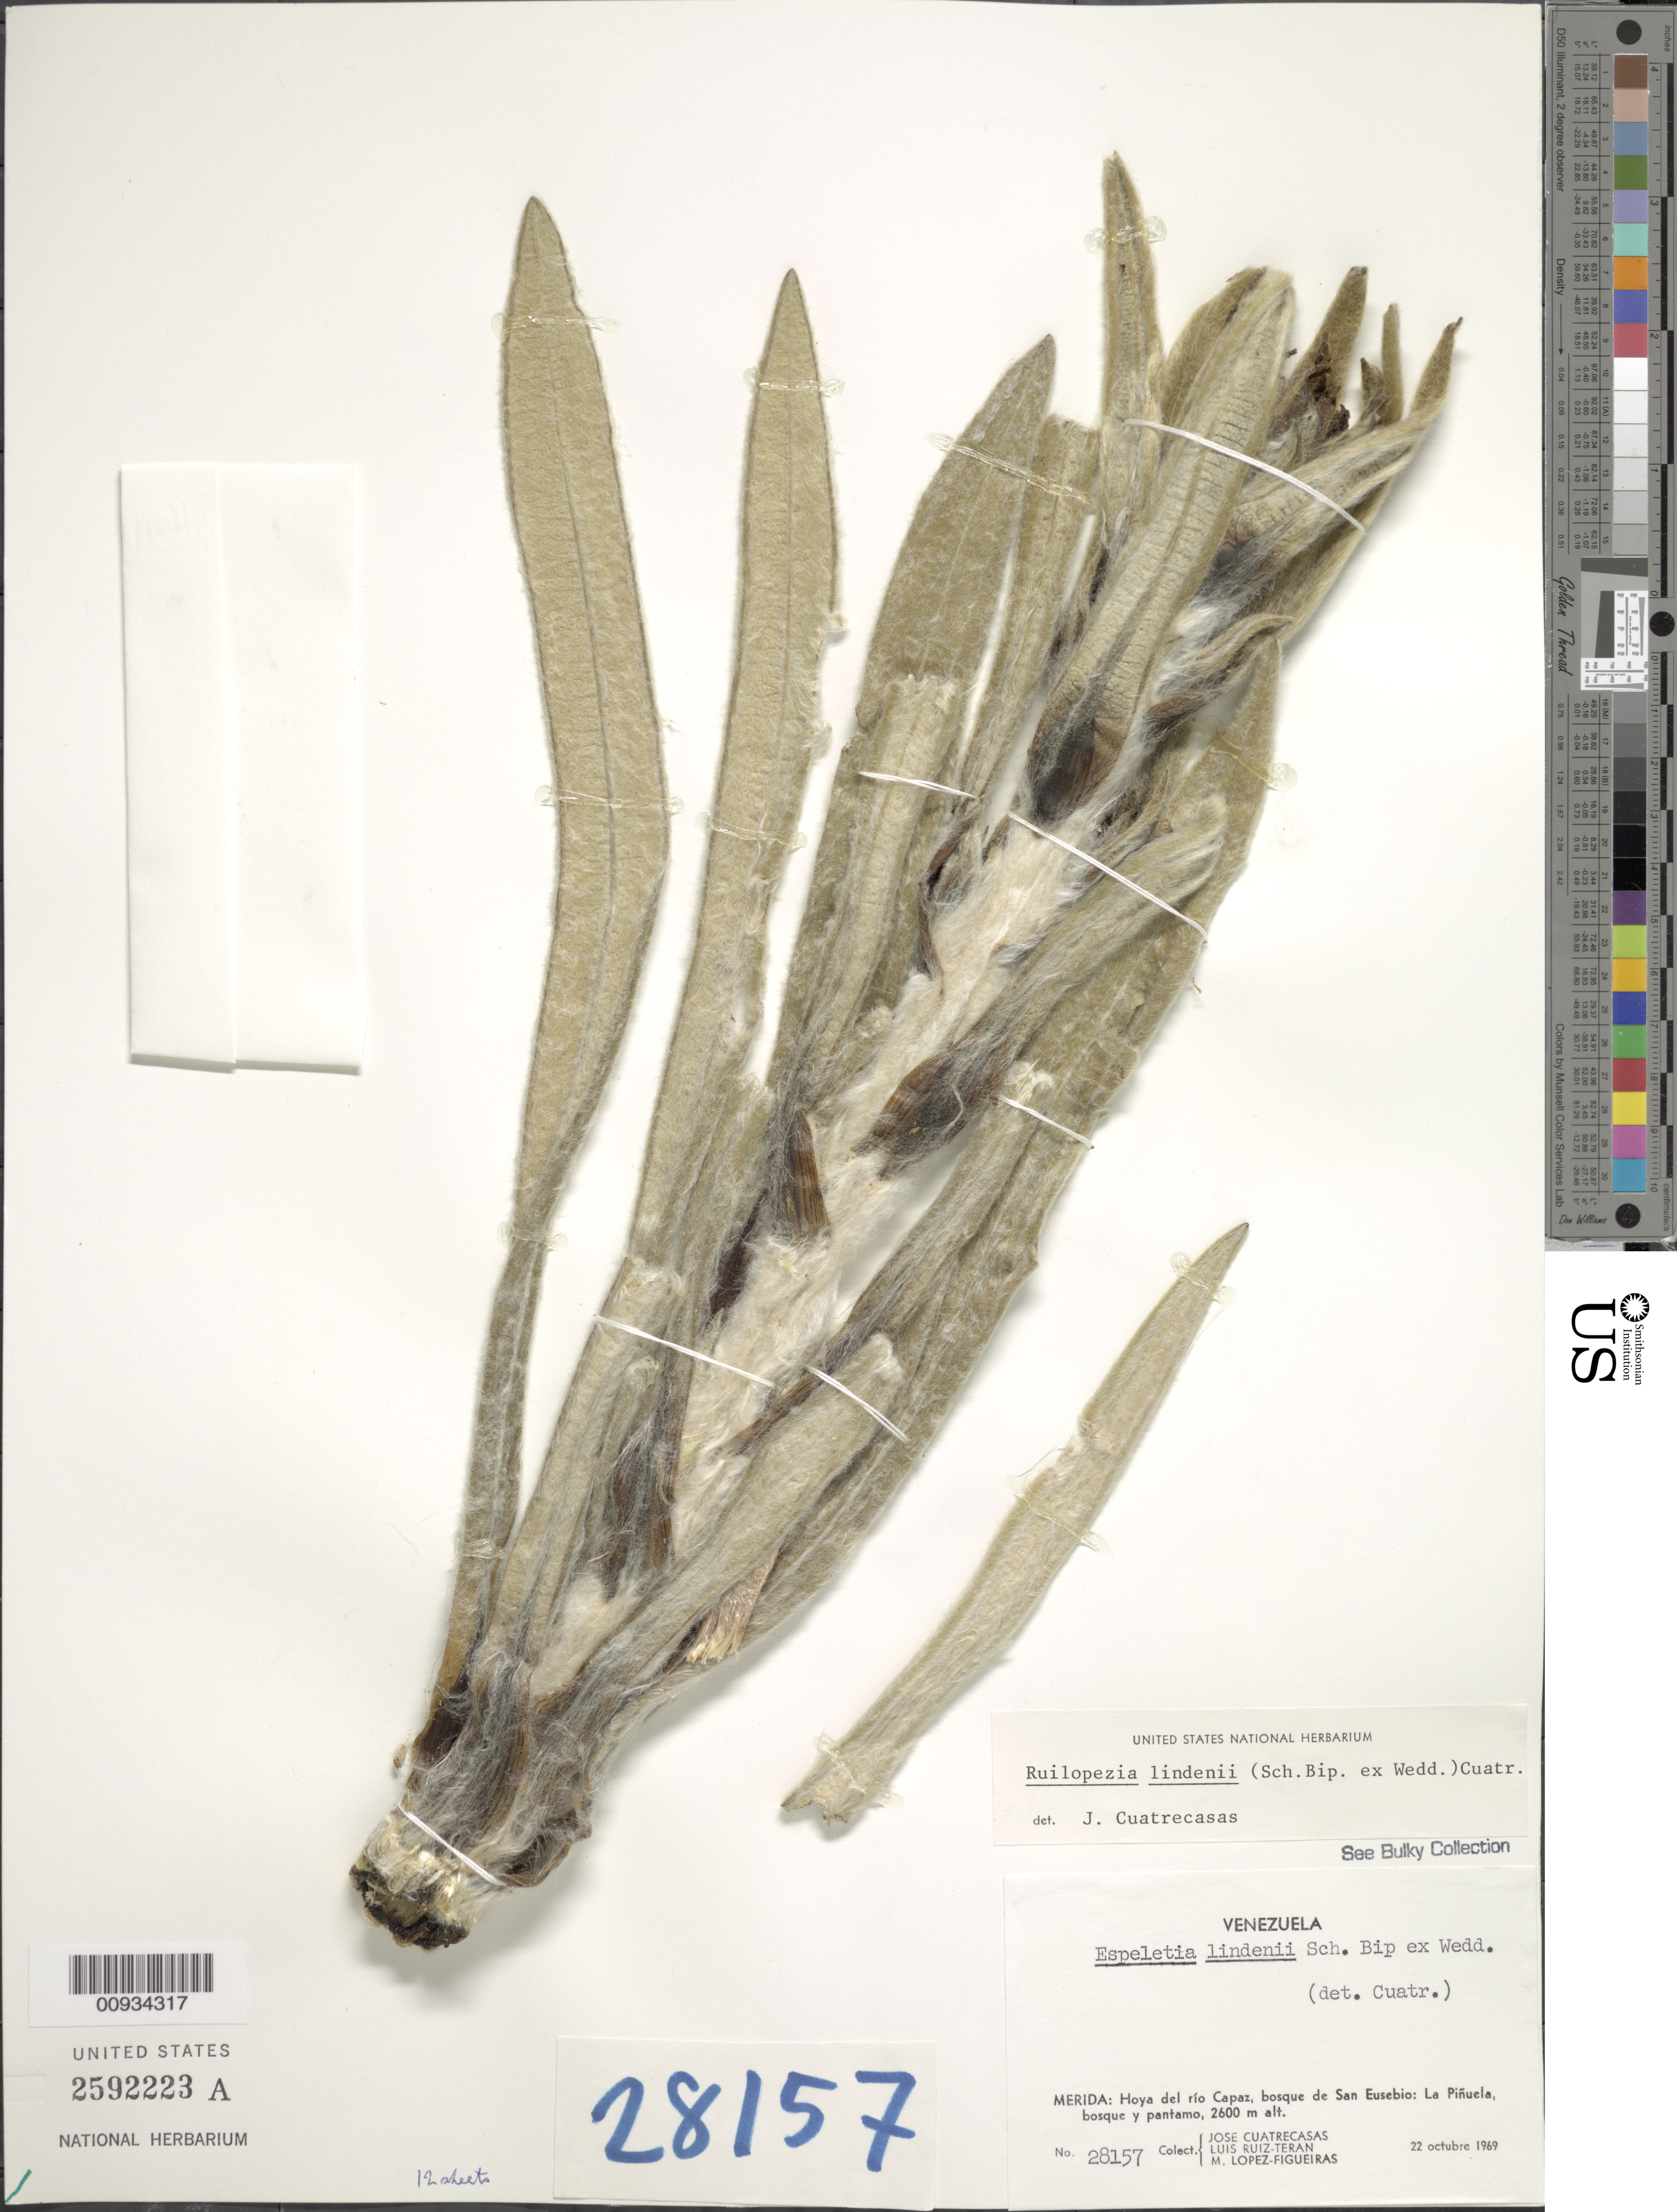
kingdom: Plantae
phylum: Tracheophyta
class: Magnoliopsida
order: Asterales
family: Asteraceae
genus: Ruilopezia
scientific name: Ruilopezia lindenii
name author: (Sch. Bip. ex Wedd.) Cuatrec.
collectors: J. Cuatrecasas, L. Teran & M. López Figueiras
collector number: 28157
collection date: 1969-10-22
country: Venezuela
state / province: Mérida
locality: Hoya del rio Capaz, bosque de San Eusebio, La Pinuela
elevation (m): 2600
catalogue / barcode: US 2592223A